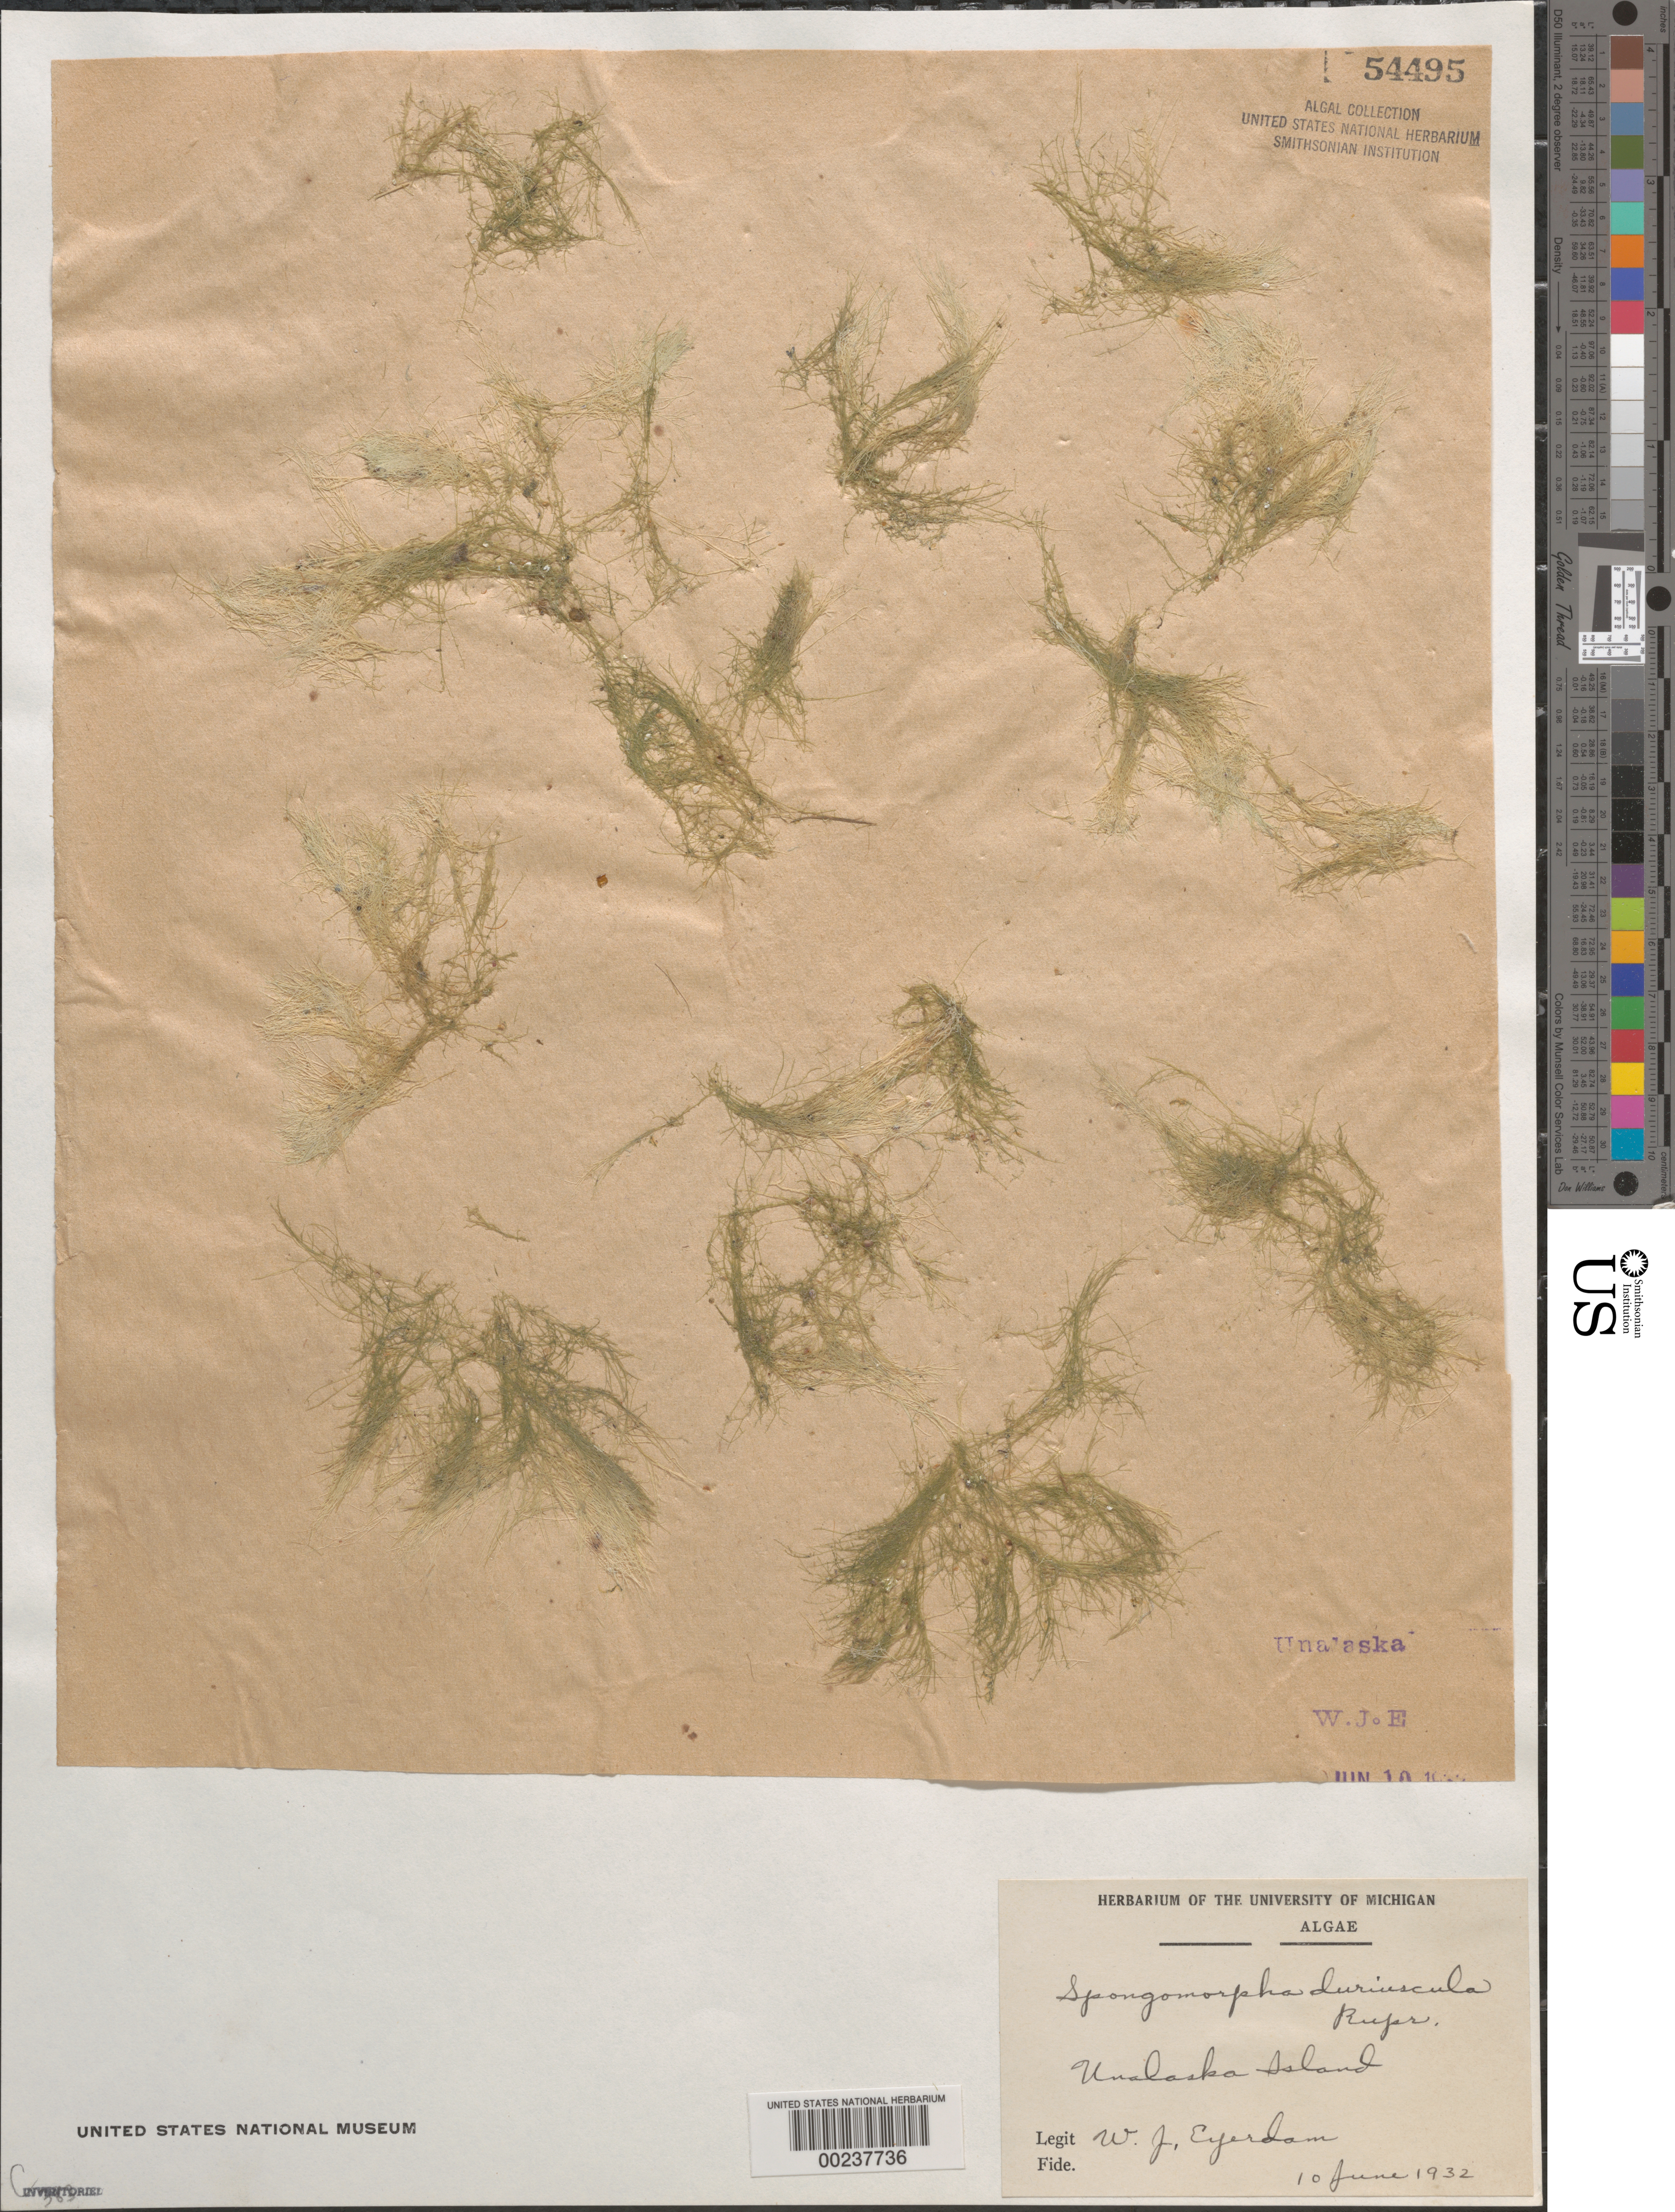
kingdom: Plantae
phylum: Chlorophyta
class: Ulvophyceae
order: Ulotrichales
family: Ulotrichaceae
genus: Acrosiphonia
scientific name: Acrosiphonia duriuscula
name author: (Rupr.) Yendo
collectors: W. J. Eyerdam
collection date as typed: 10 Jun 1932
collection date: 1932-06-10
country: United States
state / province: Alaska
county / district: Aleutian Islands Division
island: Unalaska Island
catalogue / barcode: US 54495